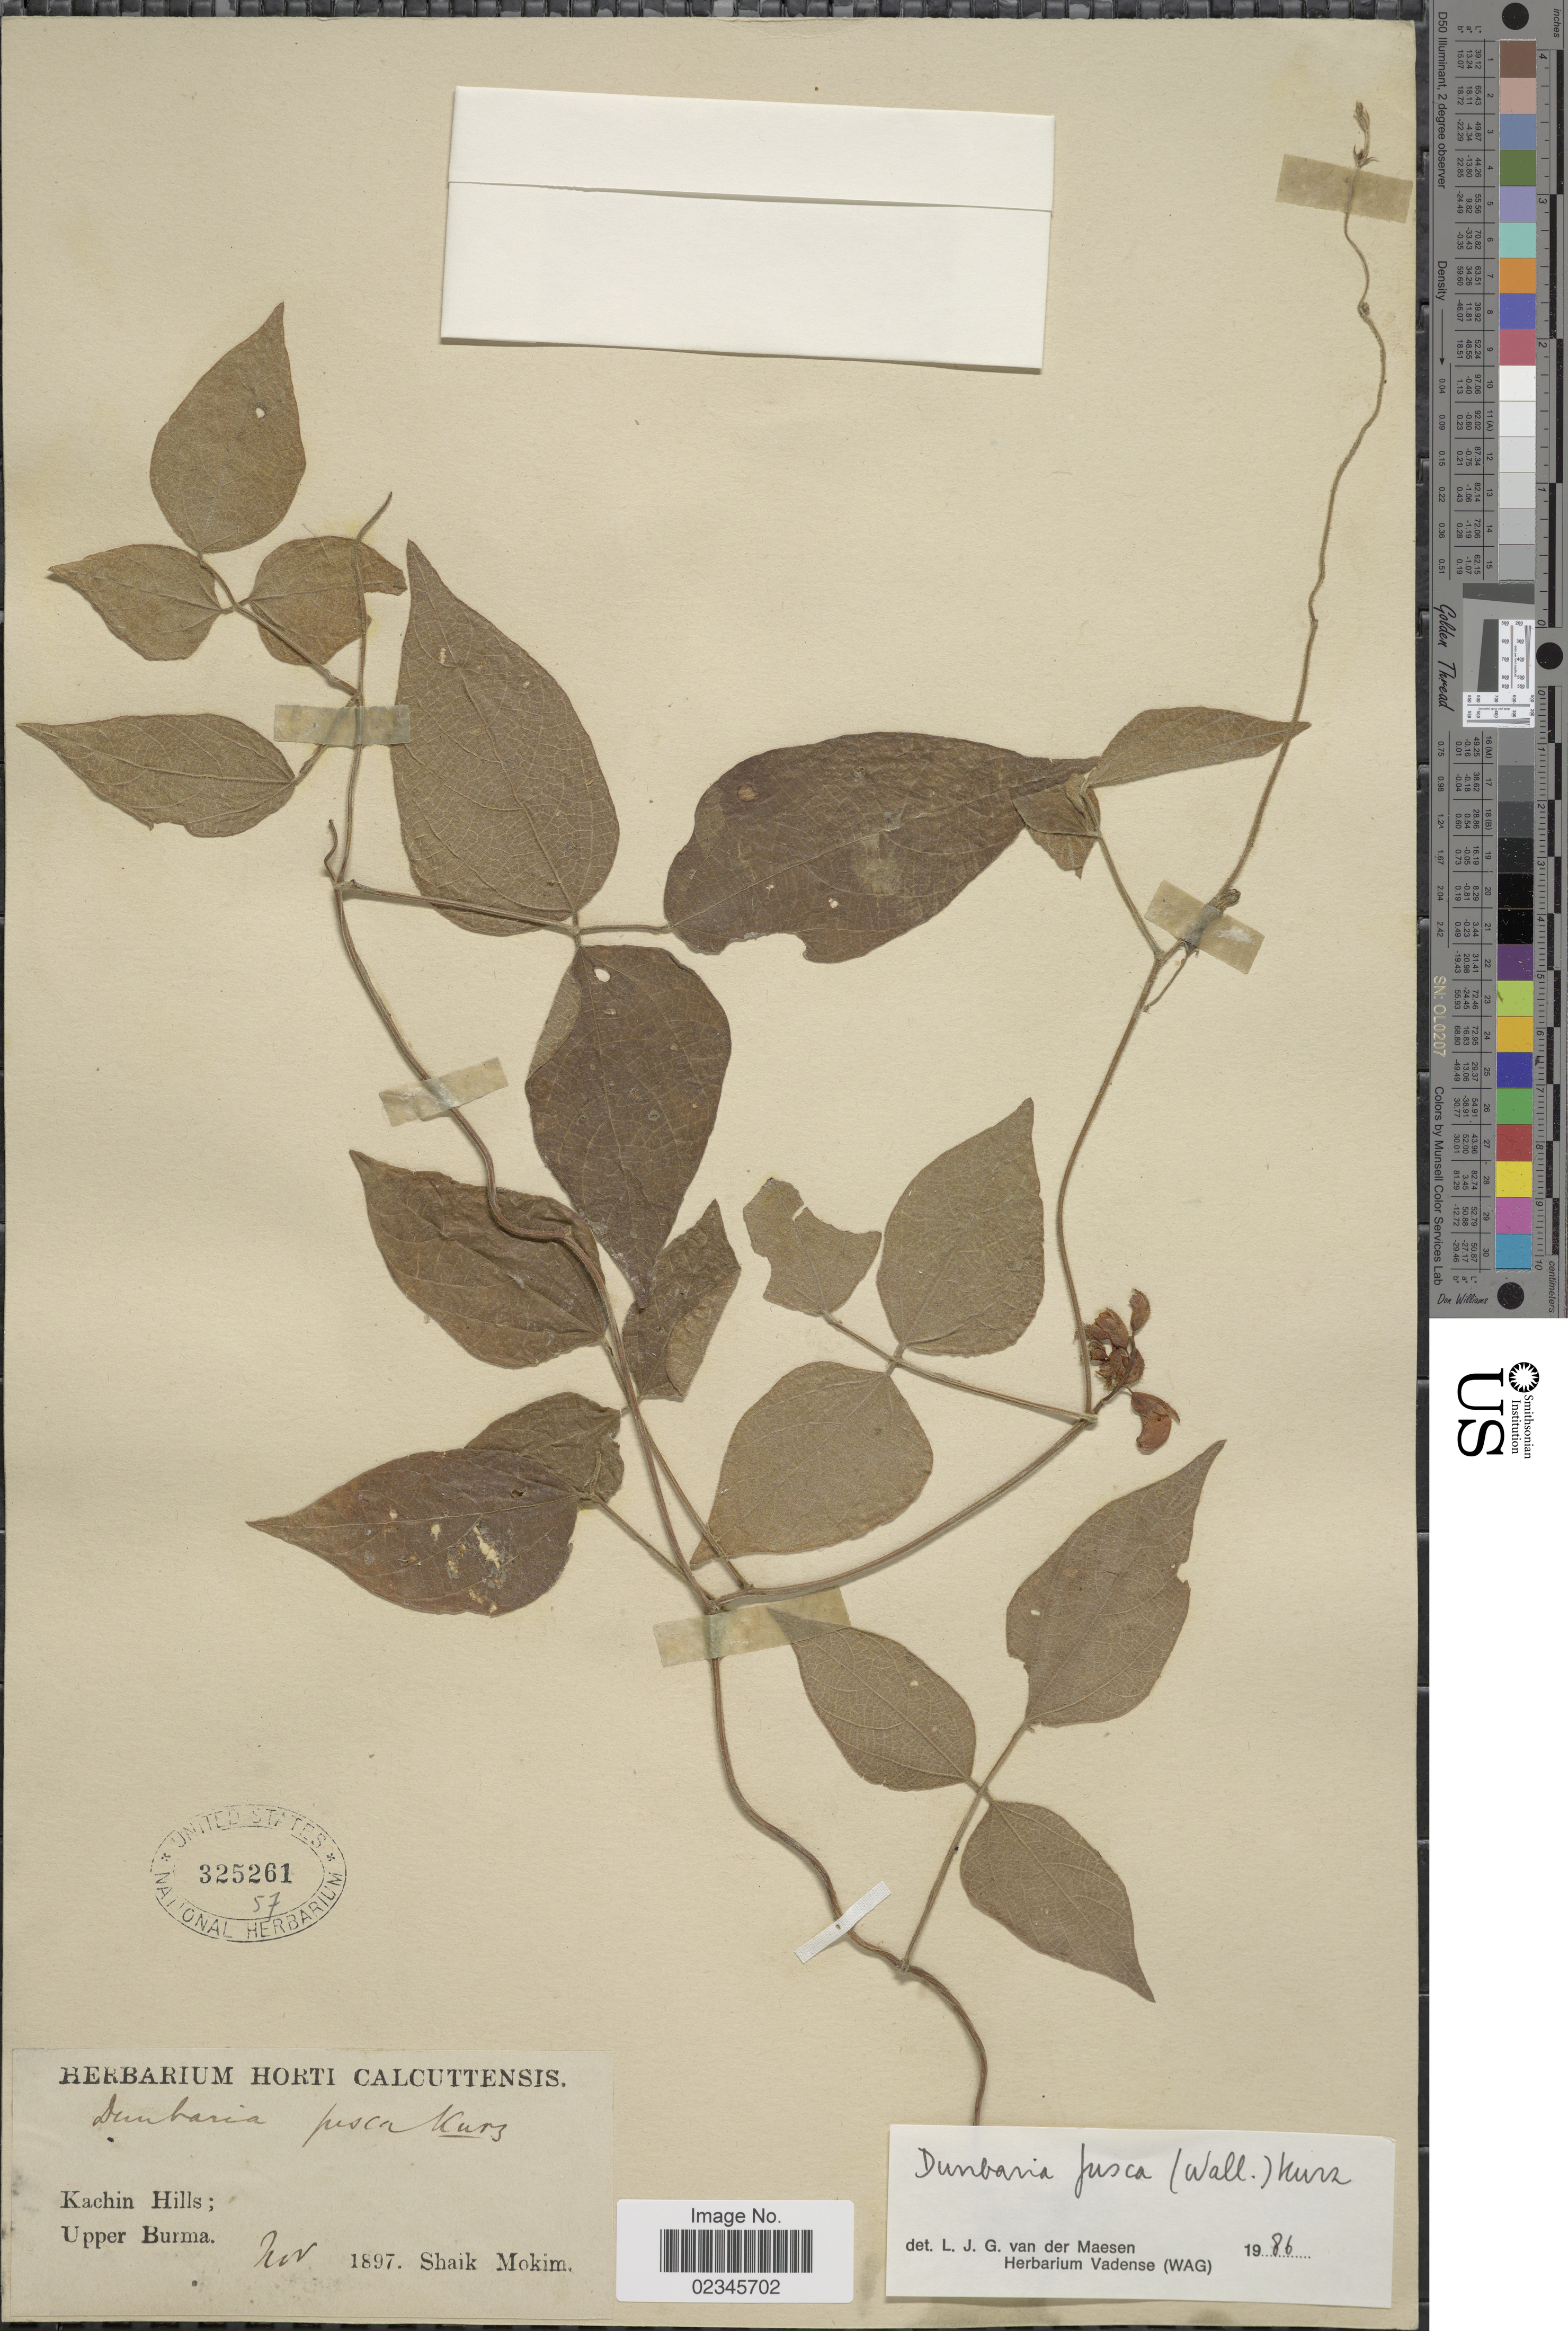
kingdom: Plantae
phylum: Tracheophyta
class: Magnoliopsida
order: Fabales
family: Fabaceae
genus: Dunbaria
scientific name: Dunbaria fusca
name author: (Wall.) Kurz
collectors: S. Mokim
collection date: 1897-11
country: Myanmar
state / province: Kachin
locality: Kachin Hills; Upper Burma.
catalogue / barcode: US 325261